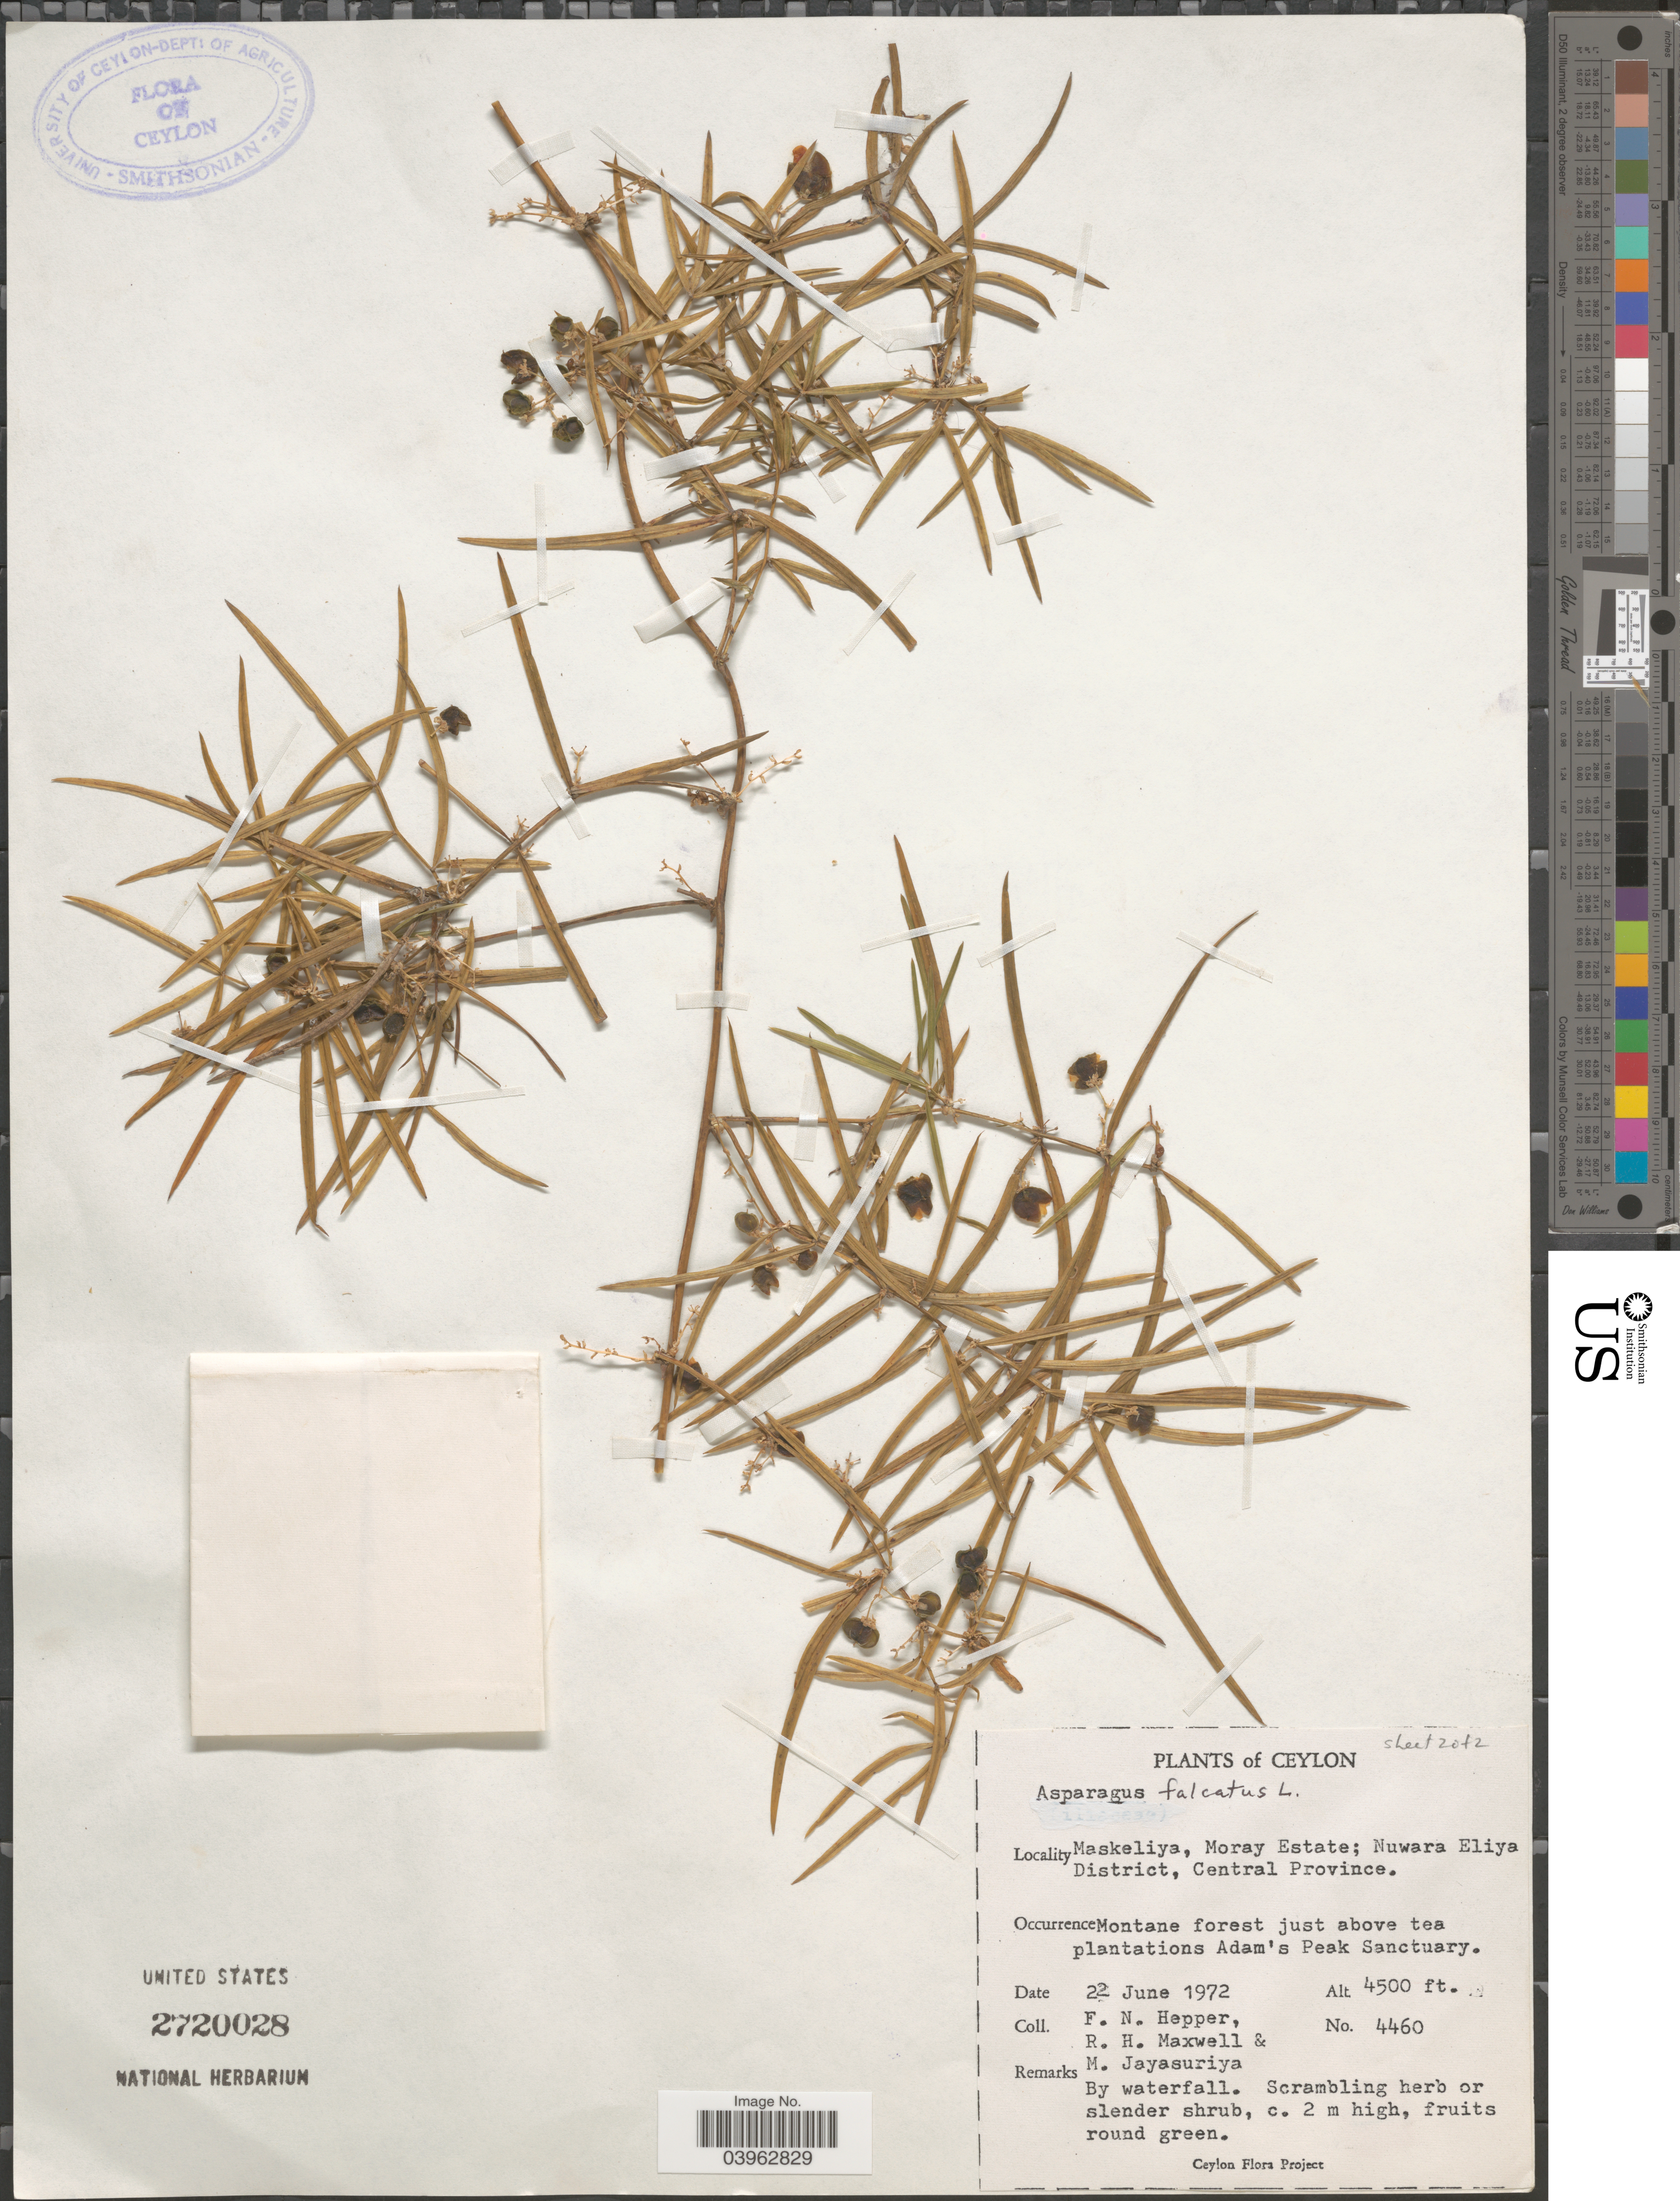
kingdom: Plantae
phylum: Tracheophyta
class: Liliopsida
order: Asparagales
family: Asparagaceae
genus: Asparagus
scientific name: Asparagus falcatus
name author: L.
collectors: F. Hepper, R. Maxwell & M. Jayasuriya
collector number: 4460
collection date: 1972-06-22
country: Sri Lanka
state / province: Central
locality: Ceylon. Maskeliya, Moray Estate; Nuwara Eliya District. Montane forest just above tea plantations Adam's Peak Sanctuary.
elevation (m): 1372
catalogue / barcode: US 2720028